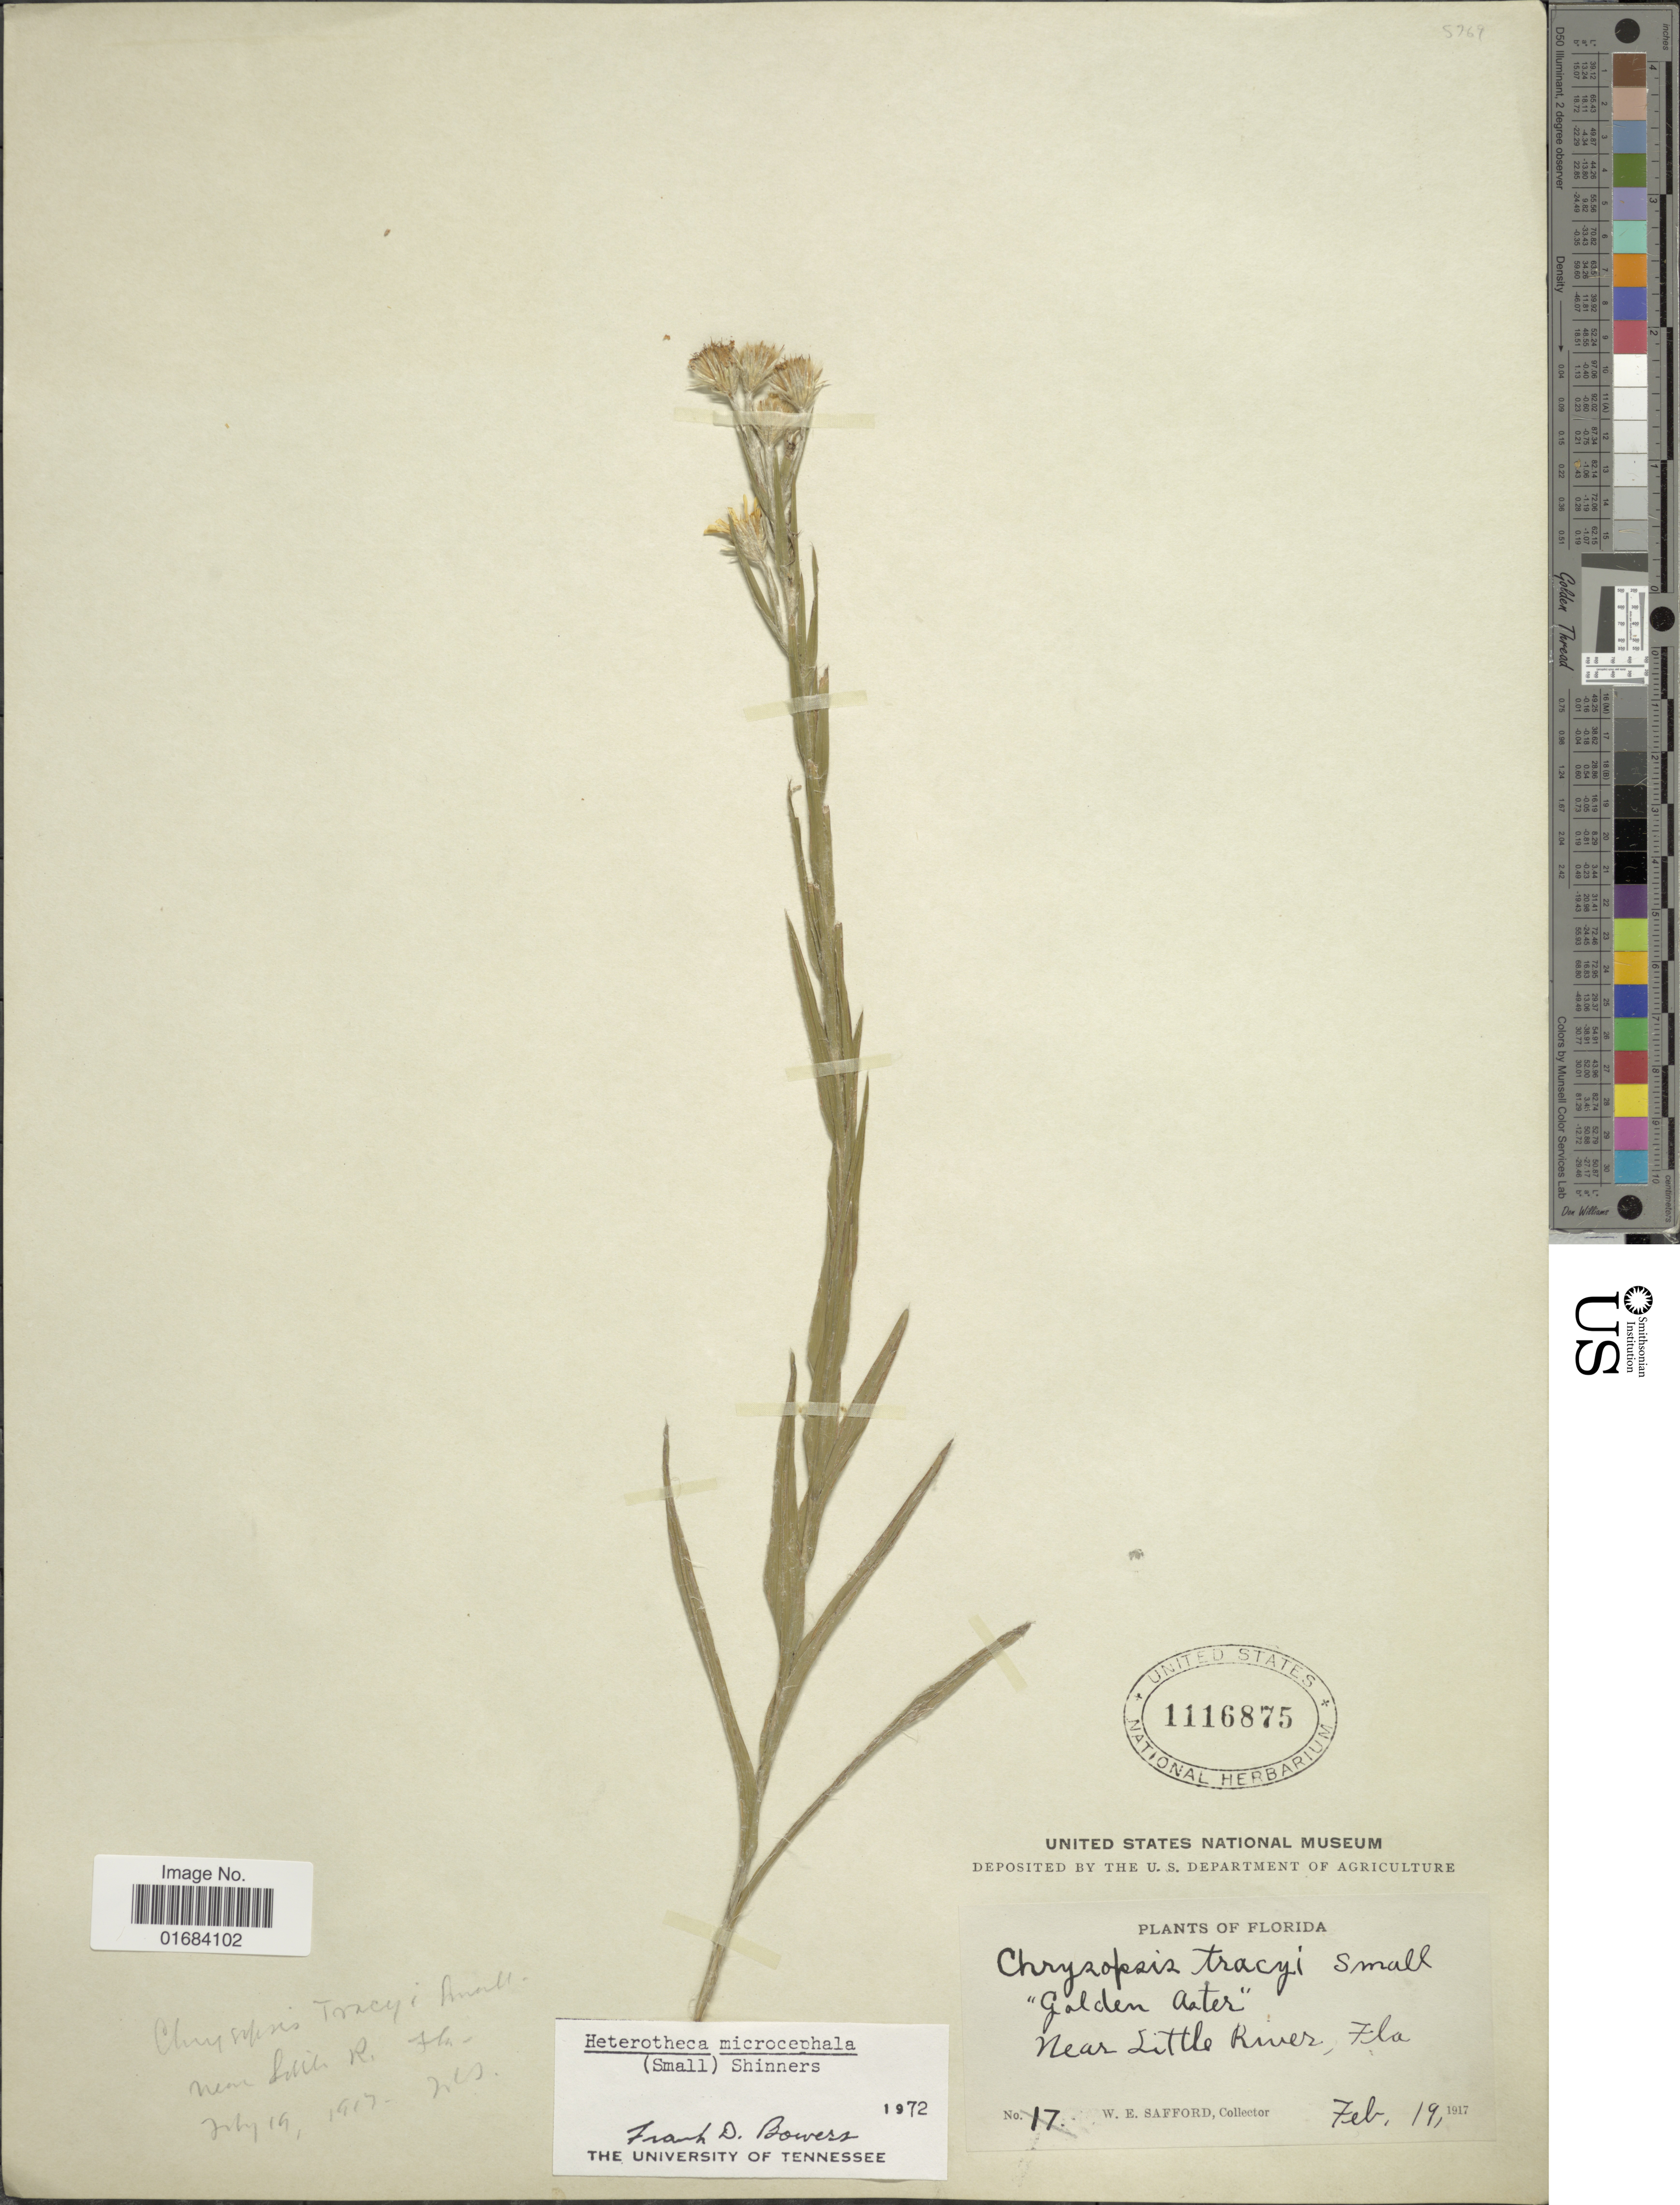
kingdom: Plantae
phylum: Tracheophyta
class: Magnoliopsida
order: Asterales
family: Asteraceae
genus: Pityopsis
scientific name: Pityopsis microcephala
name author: Small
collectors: W. E. Safford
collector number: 17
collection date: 1917-02-19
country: United States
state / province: Florida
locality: Golden Aater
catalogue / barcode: US 1116875